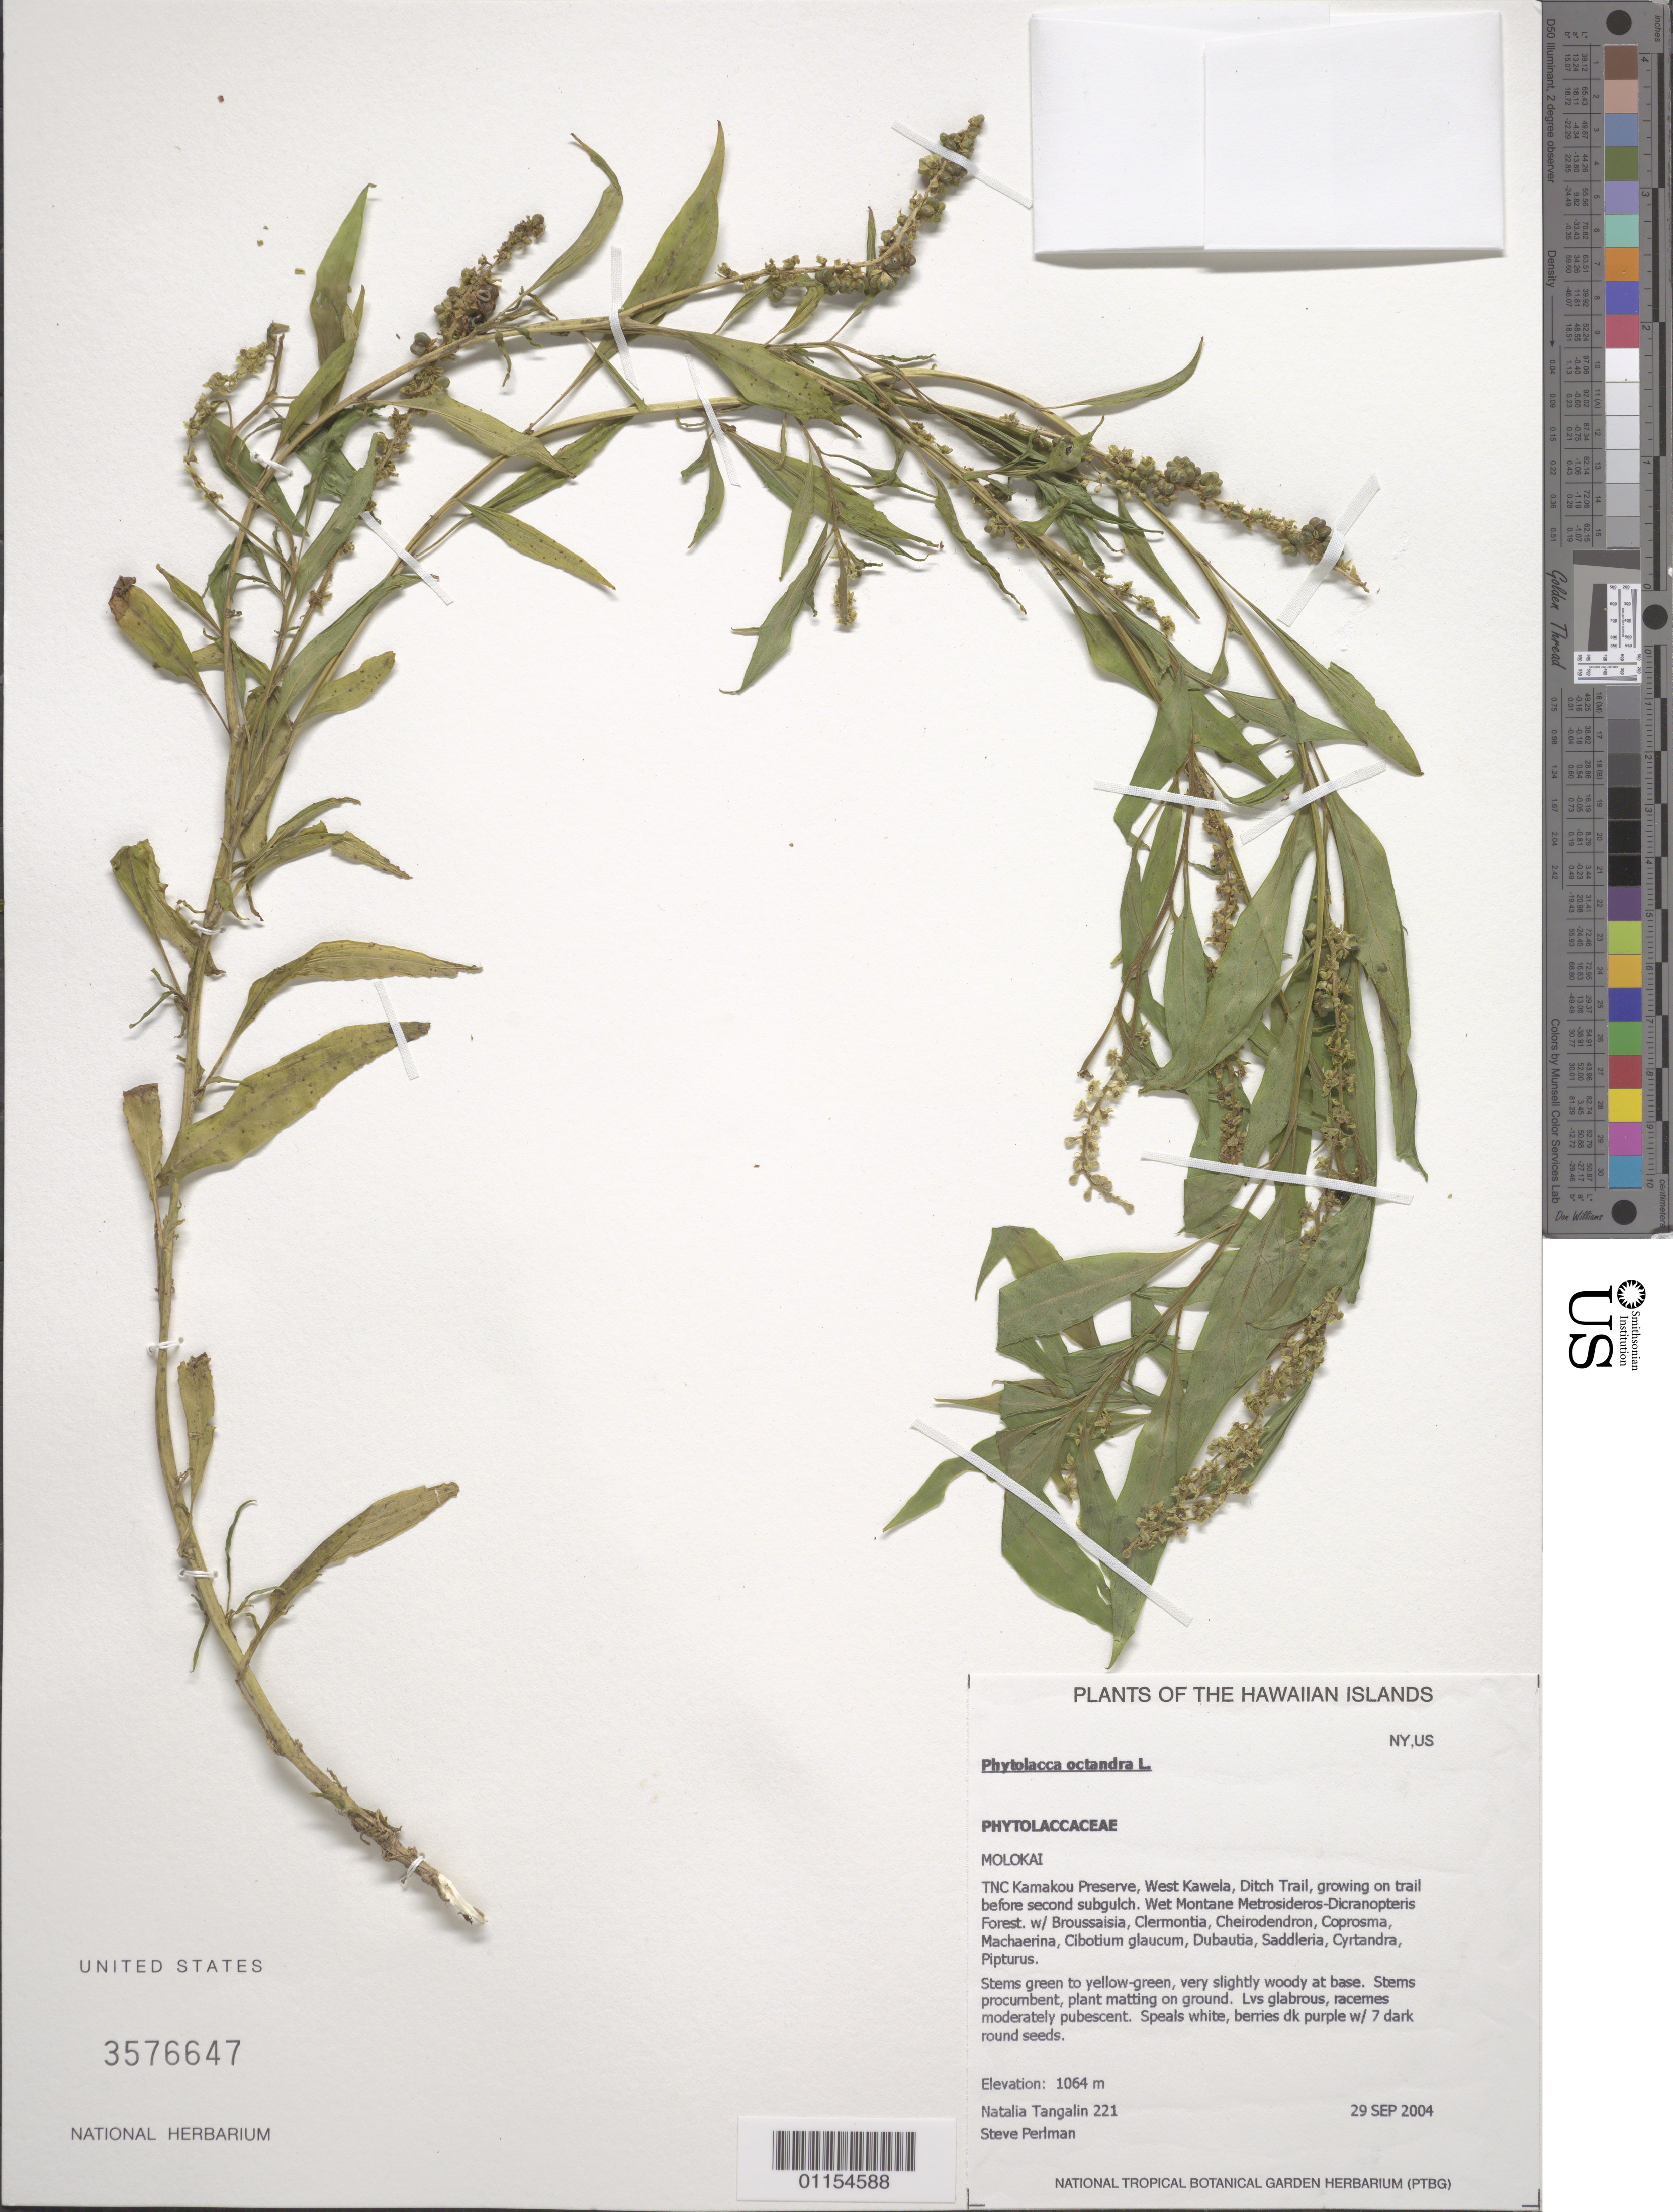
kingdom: Plantae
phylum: Tracheophyta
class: Magnoliopsida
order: Caryophyllales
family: Phytolaccaceae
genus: Phytolacca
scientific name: Phytolacca octandra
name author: L.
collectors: N. Tangalin & S. P. Perlman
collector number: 221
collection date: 2004-09-29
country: United States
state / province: Hawaii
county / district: Maui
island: Moloka'i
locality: TNC Kamakou Preserve, West Kawela, Ditch Trail, growing on trail before second gulch.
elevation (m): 1064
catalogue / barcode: US 3576647